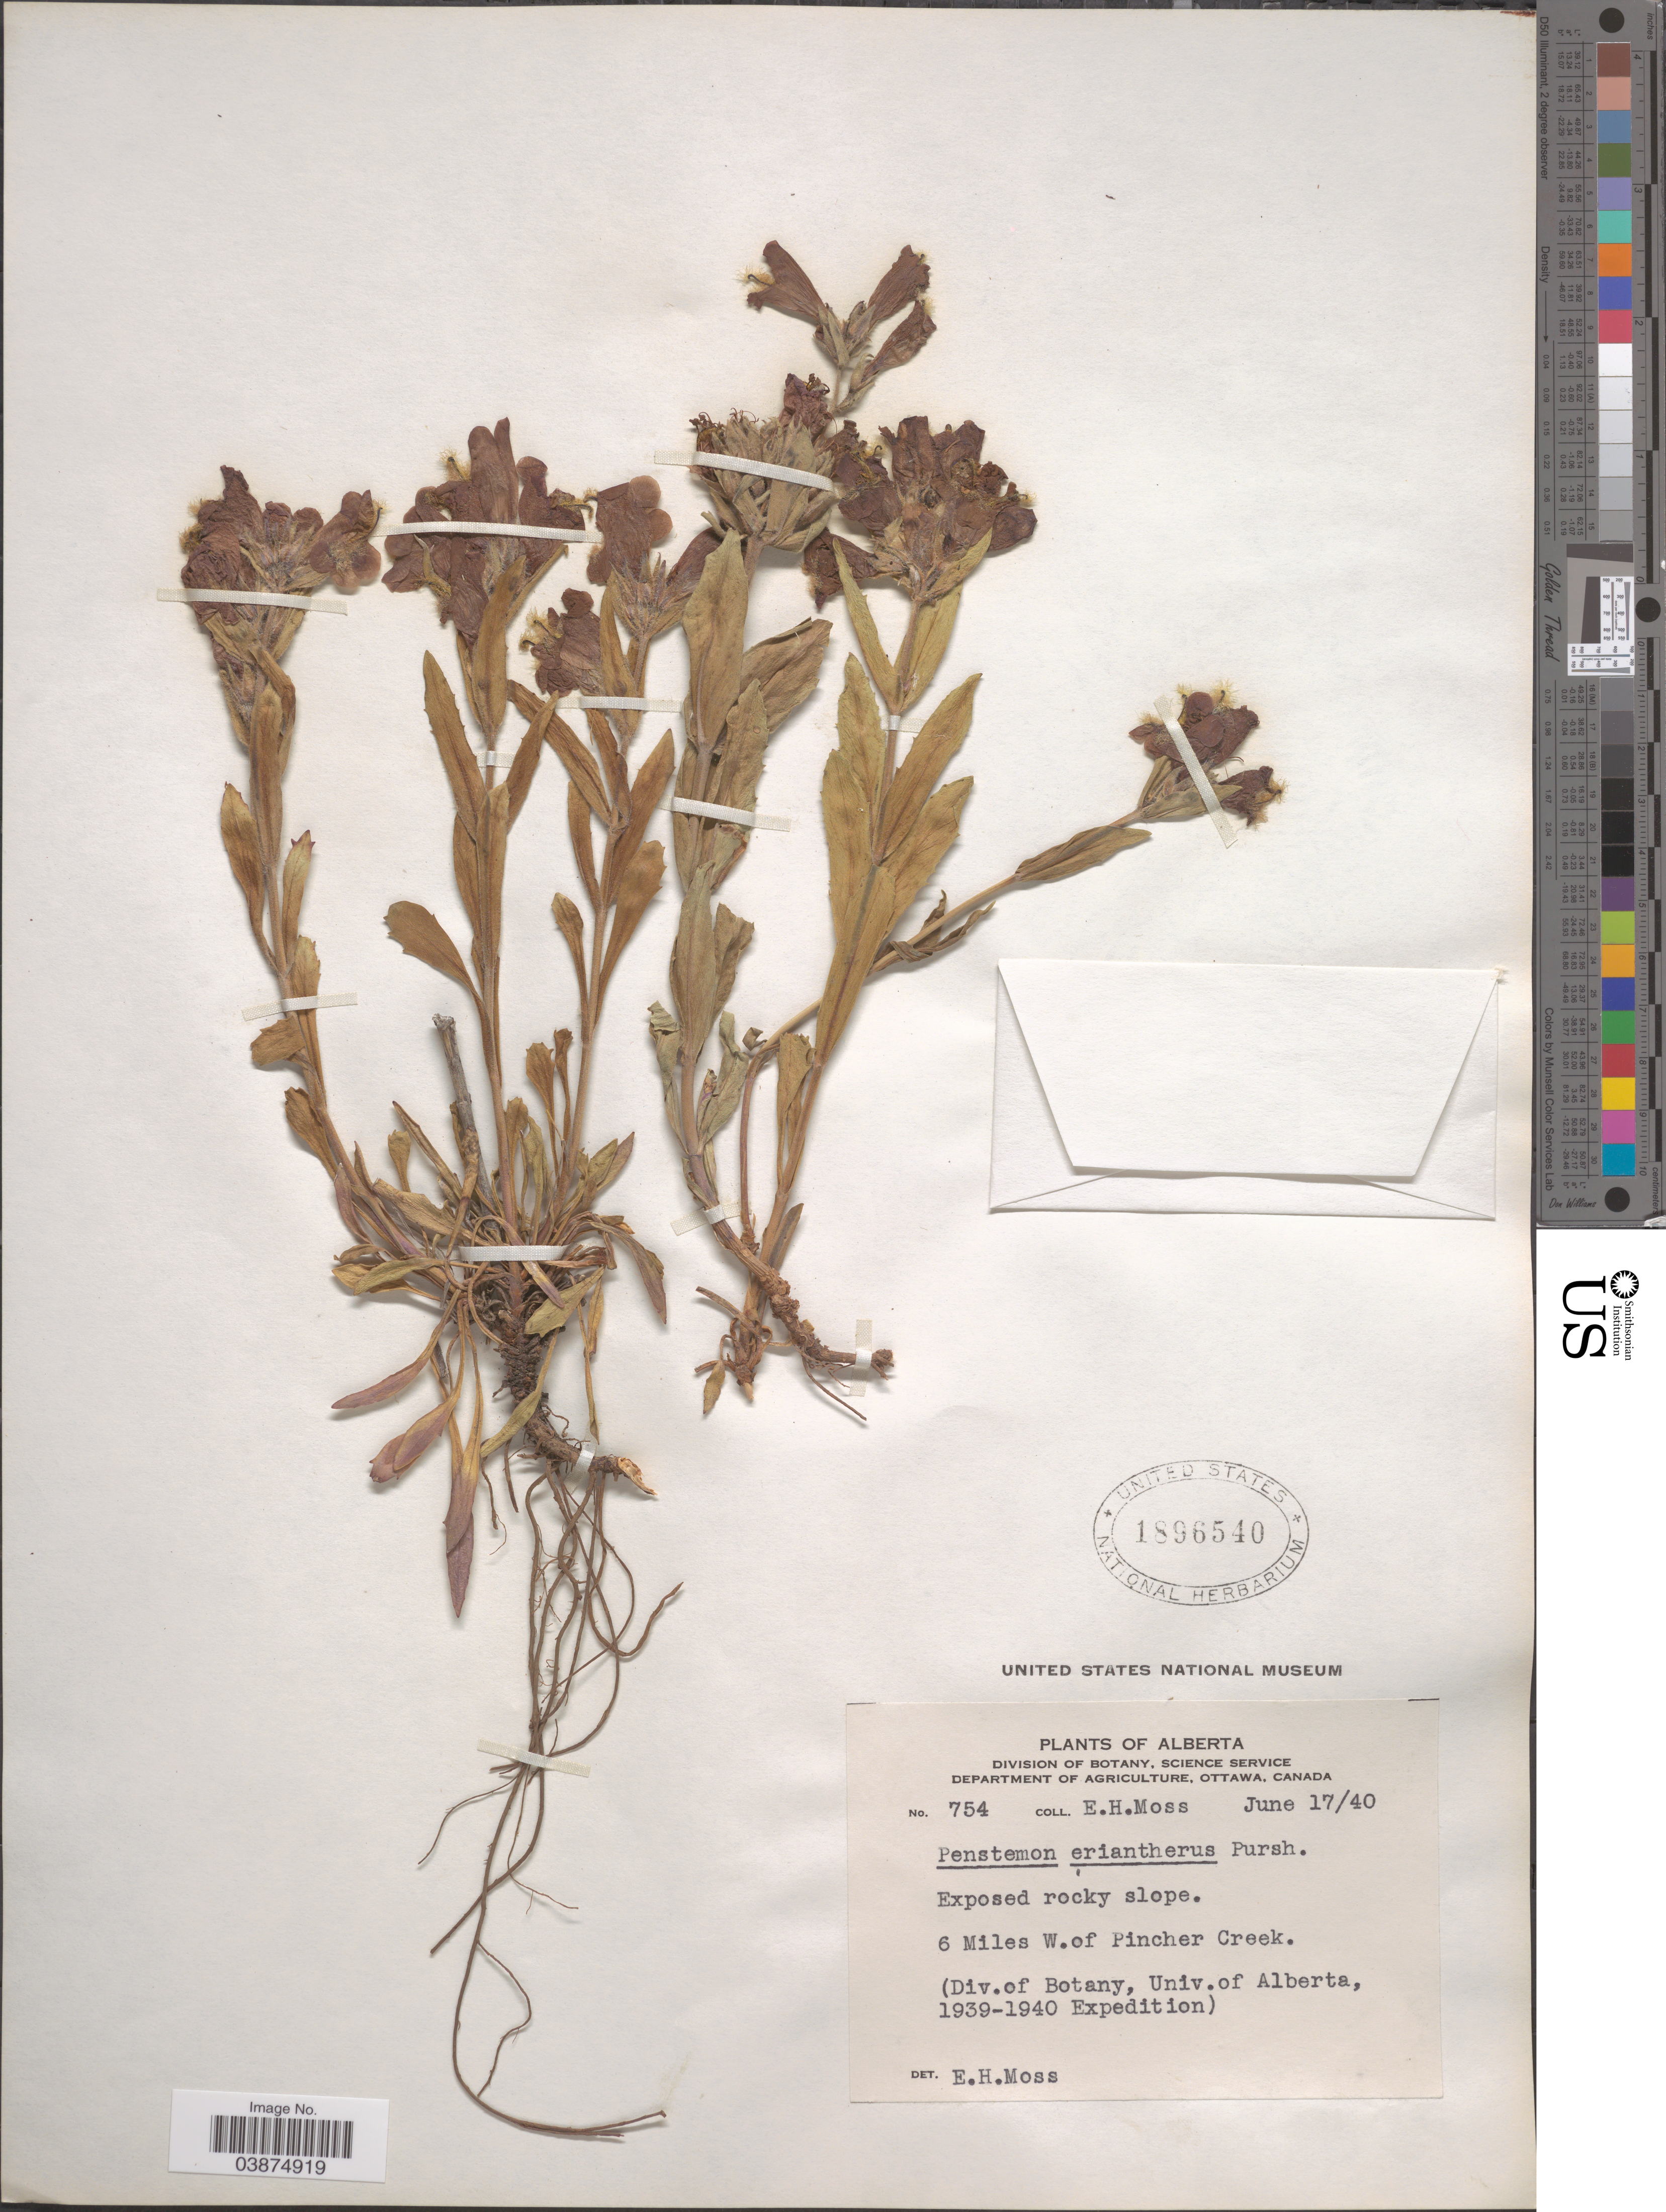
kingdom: Plantae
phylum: Tracheophyta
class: Magnoliopsida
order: Lamiales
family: Plantaginaceae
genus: Penstemon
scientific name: Penstemon eriantherus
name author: Pursh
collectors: E. Moss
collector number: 754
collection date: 1940-06-17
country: Canada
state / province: Alberta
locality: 6 Miles W. of Pincher Creek.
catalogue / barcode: US 1896540